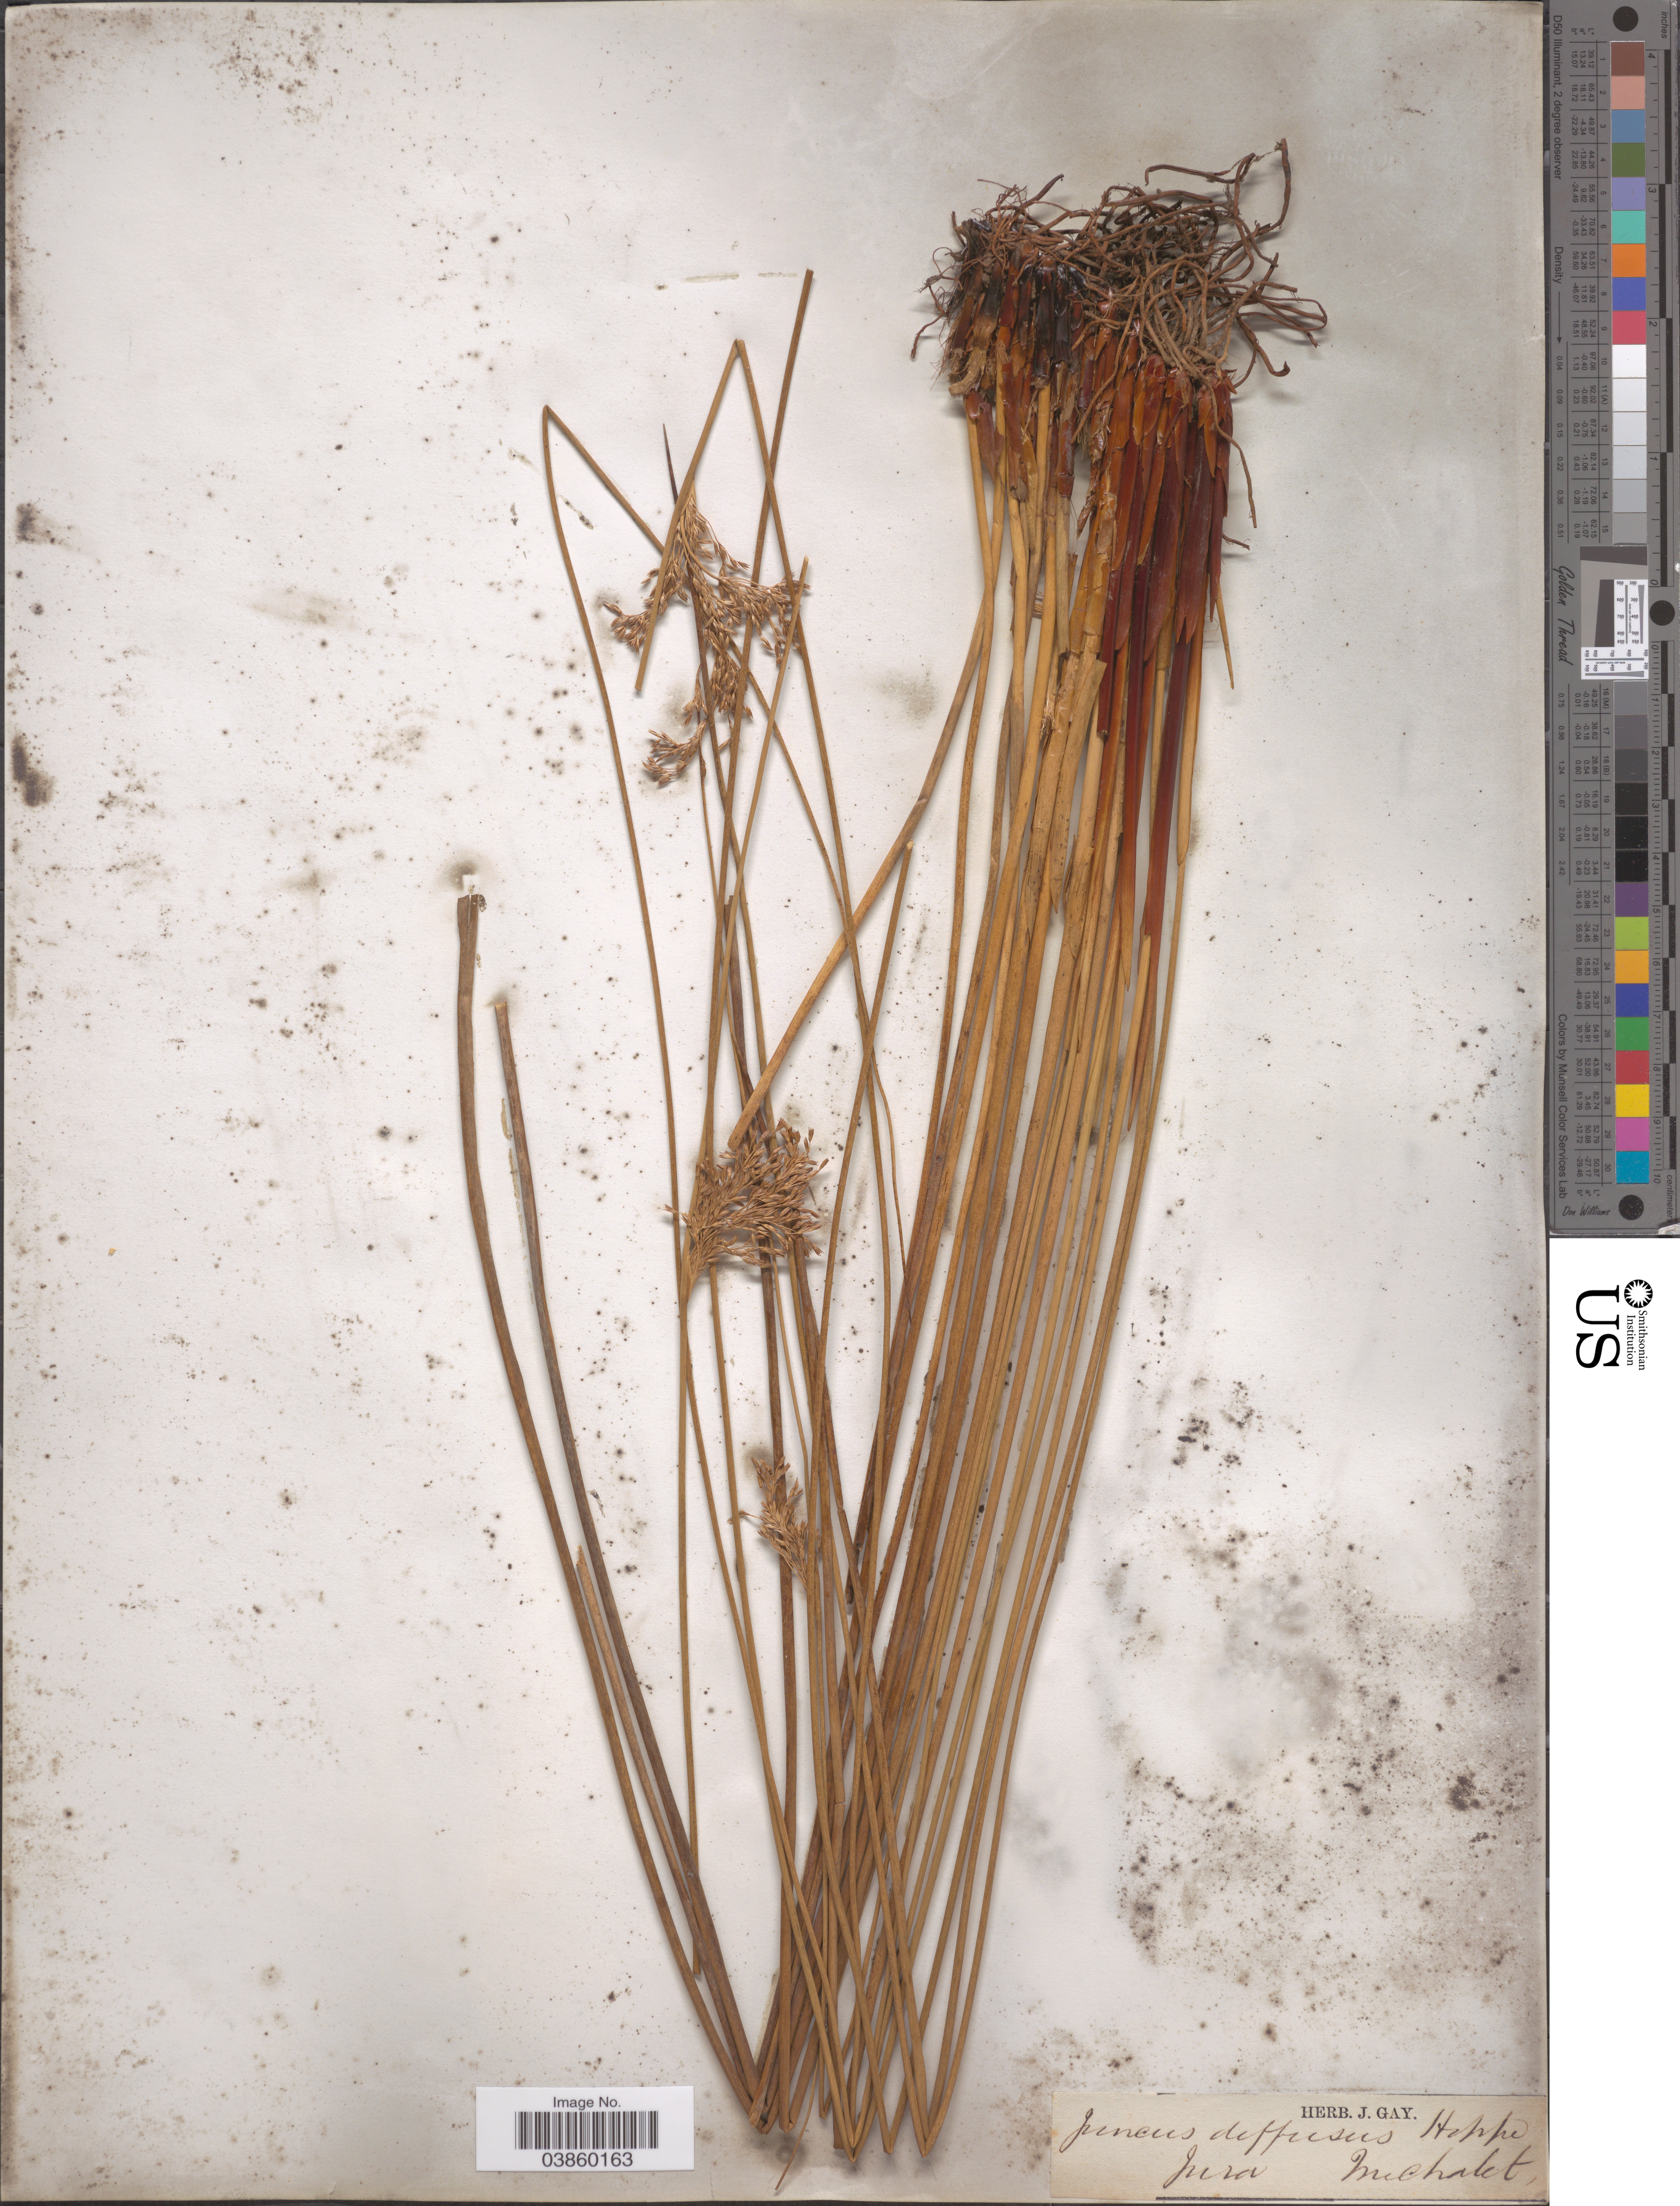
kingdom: Plantae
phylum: Tracheophyta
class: Liliopsida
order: Poales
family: Juncaceae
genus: Juncus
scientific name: Juncus diffusus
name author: Hoppe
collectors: Michalet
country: Switzerland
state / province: Jura